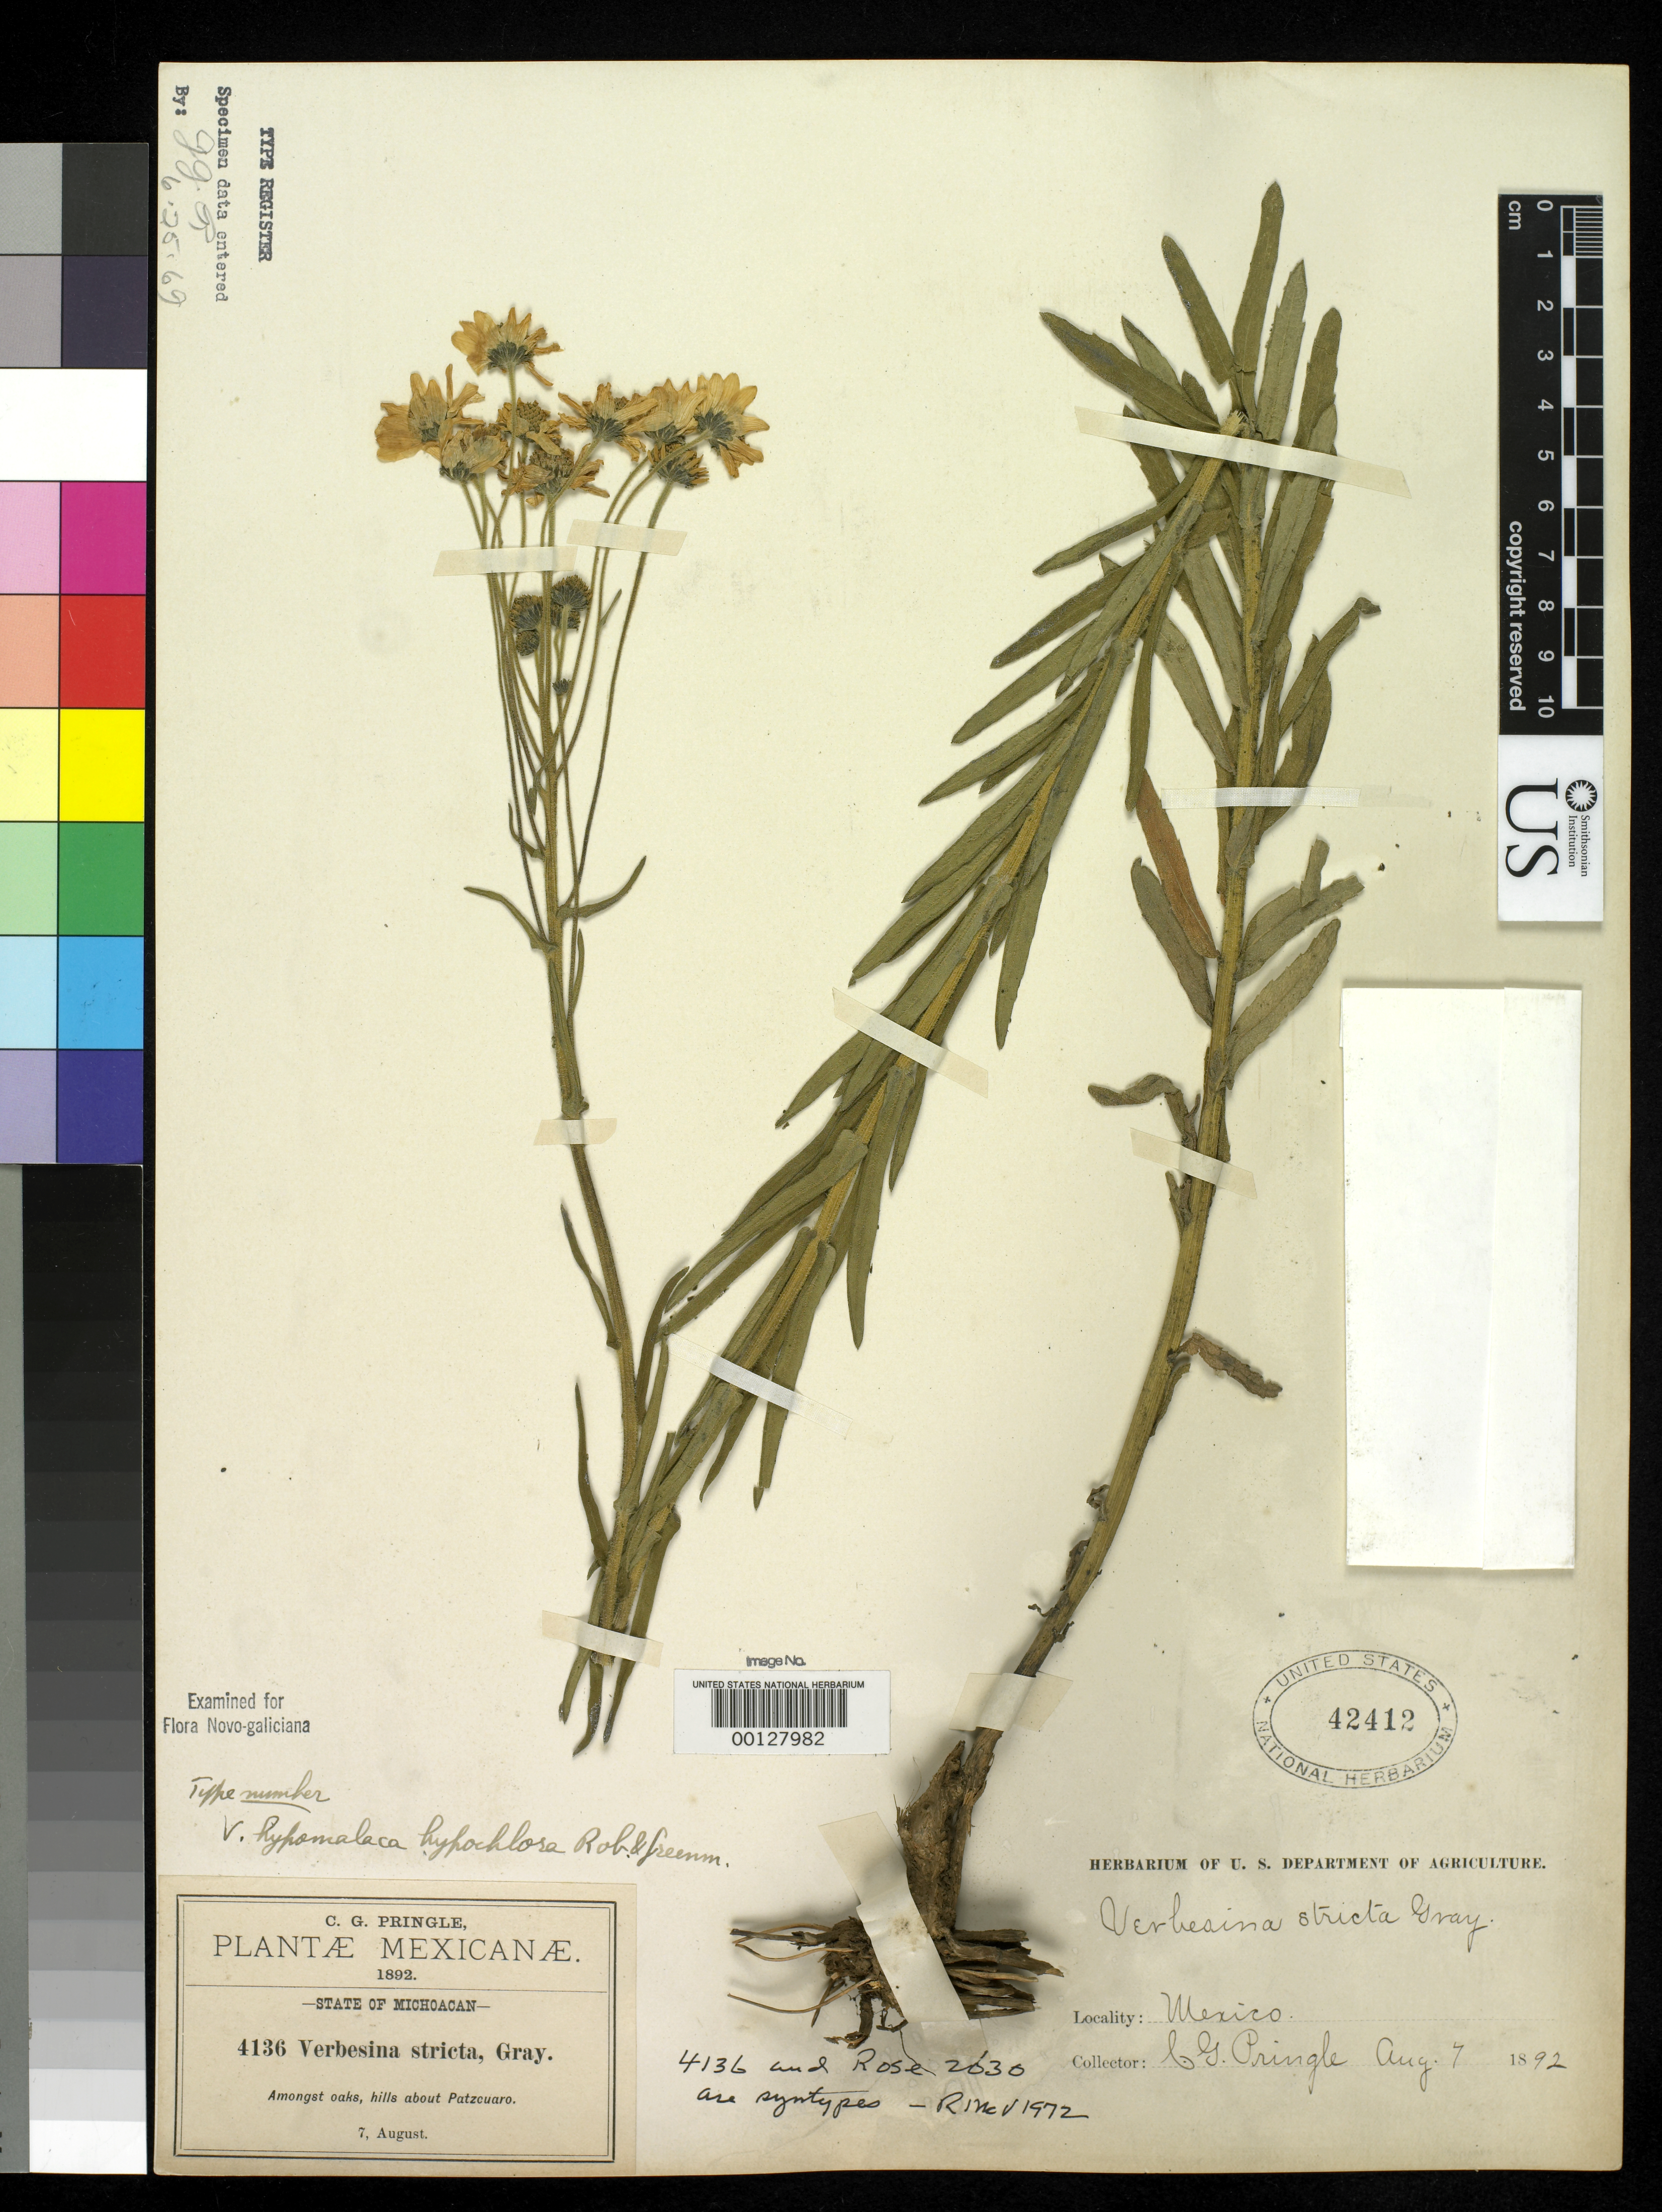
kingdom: Plantae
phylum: Tracheophyta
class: Magnoliopsida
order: Asterales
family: Asteraceae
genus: Verbesina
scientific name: Verbesina hypomalaca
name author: B.L. Rob. & Greenm.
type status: Syntype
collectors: C. G. Pringle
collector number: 4136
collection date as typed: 07 Aug 1892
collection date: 1892-08-07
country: Mexico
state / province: Michoacán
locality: Patzcuaro.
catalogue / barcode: US 42412